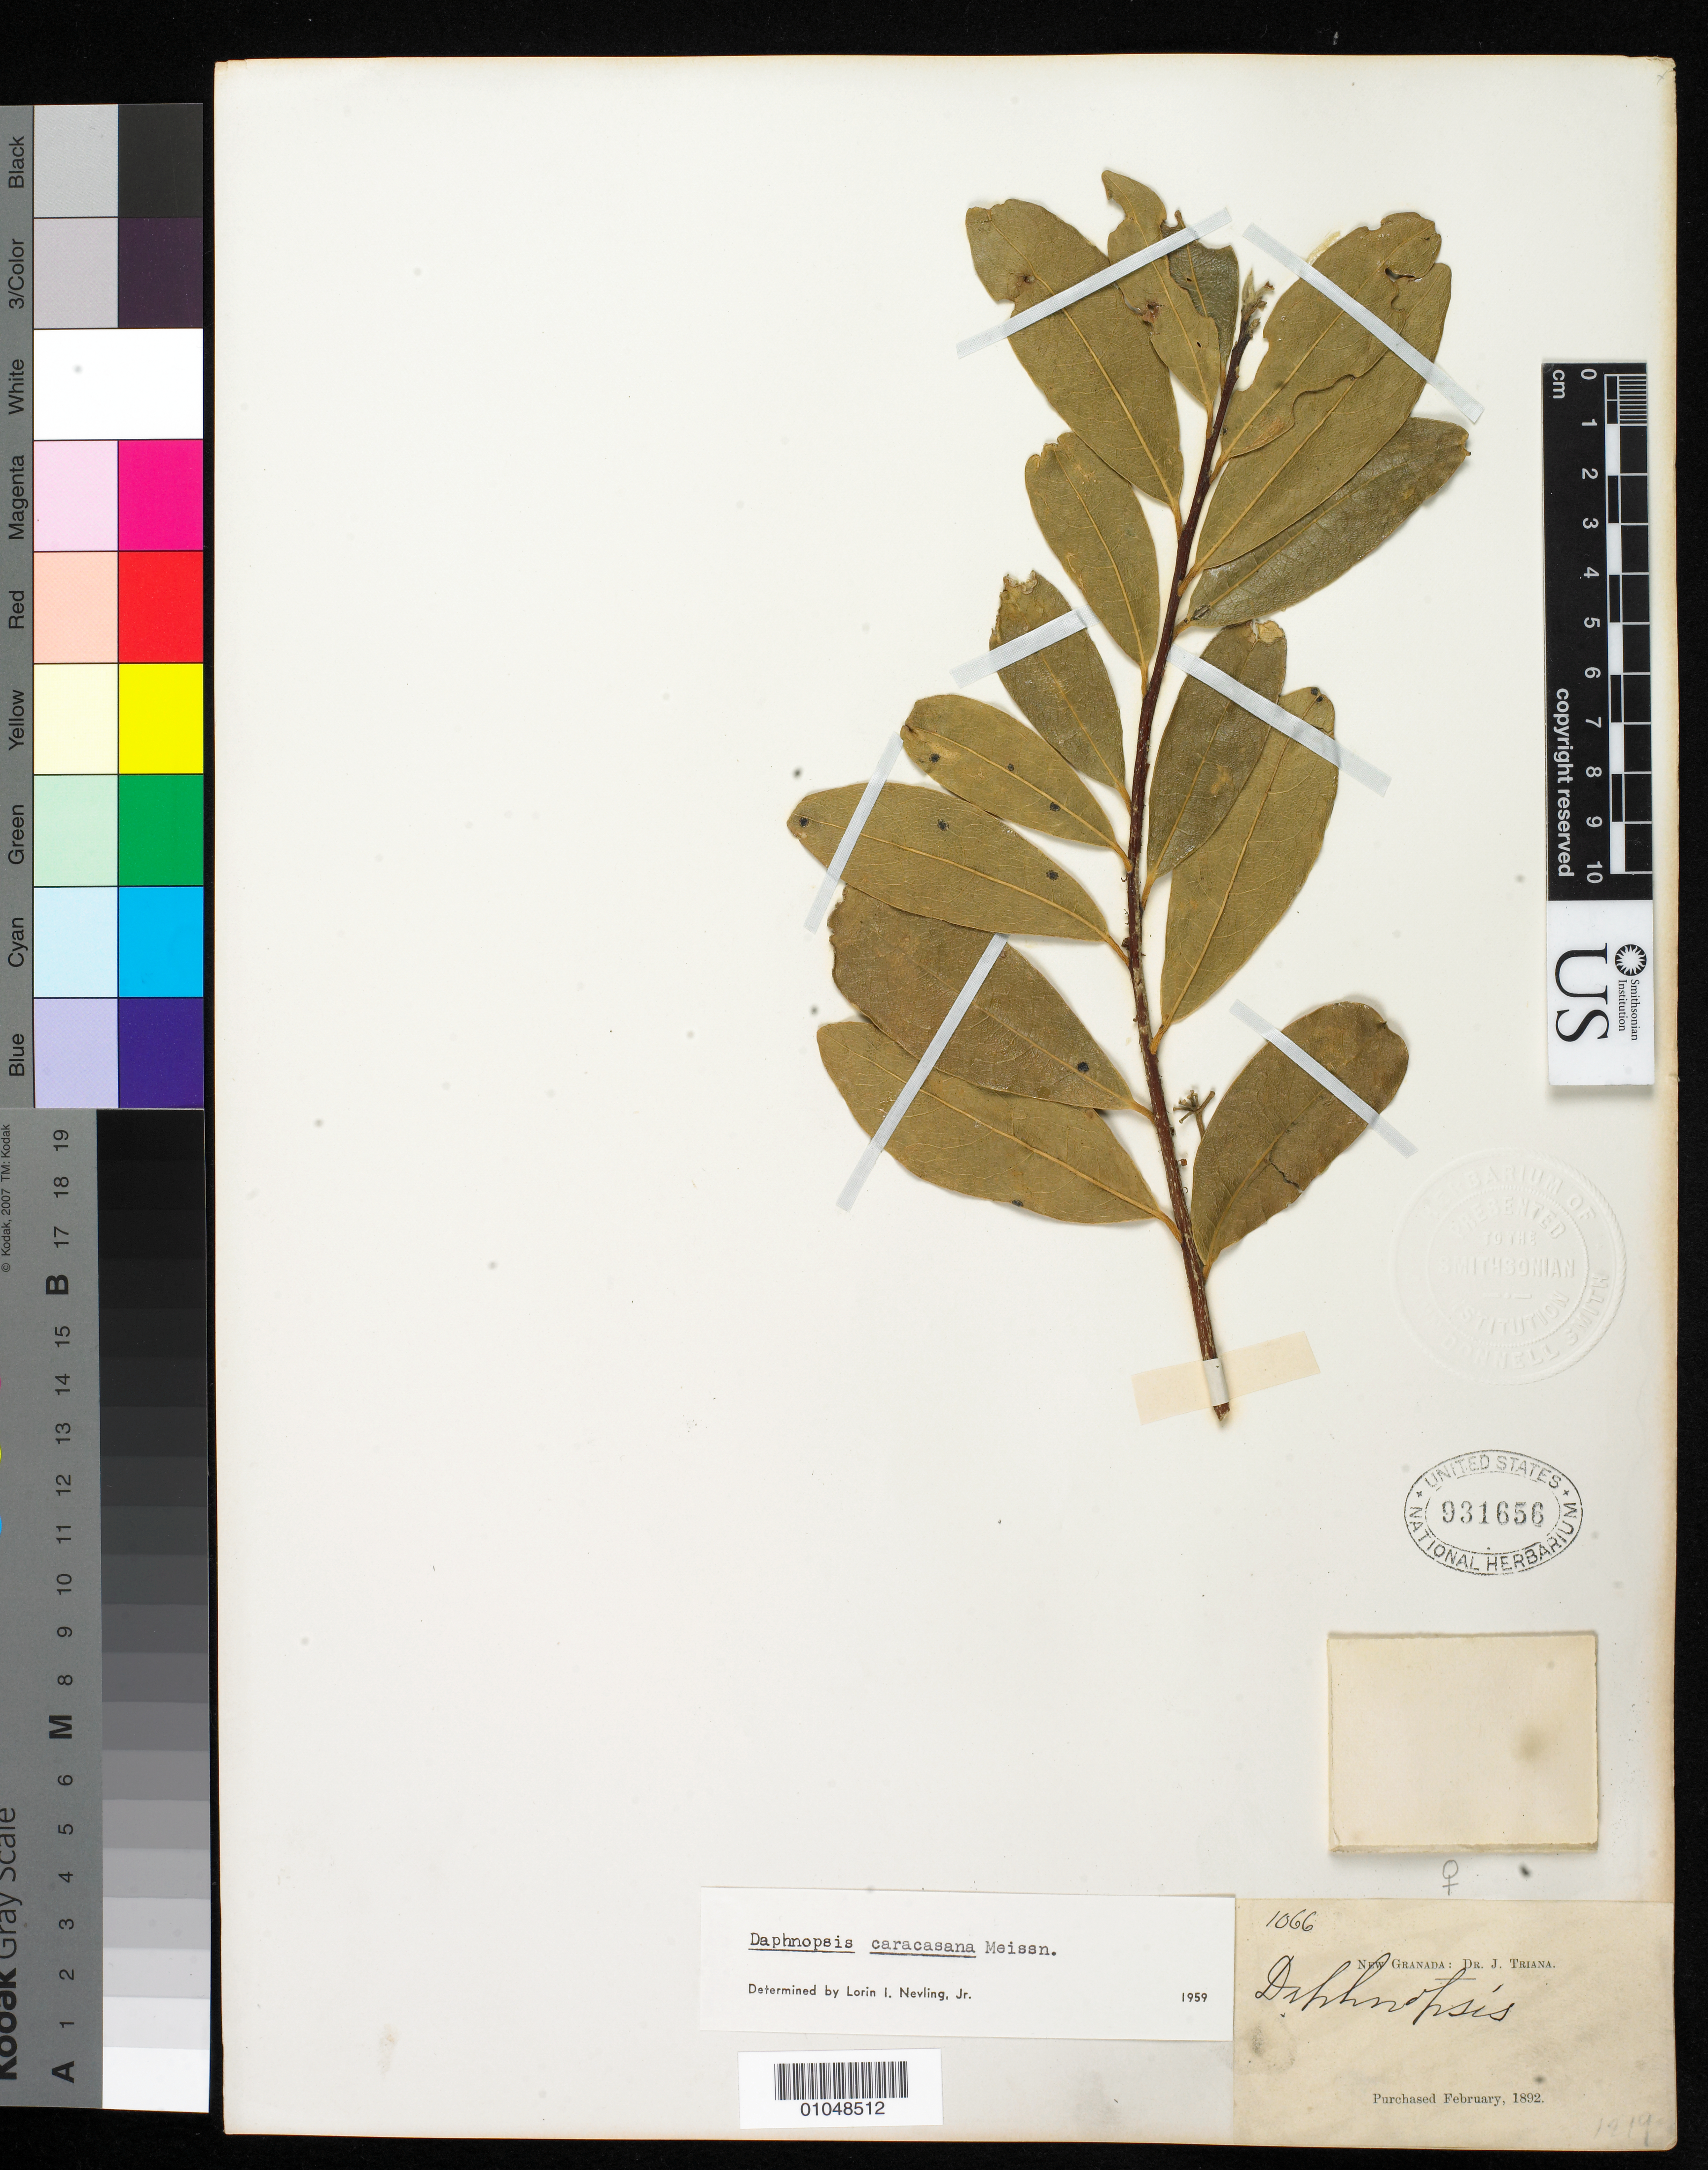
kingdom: Plantae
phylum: Tracheophyta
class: Magnoliopsida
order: Malvales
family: Thymelaeaceae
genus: Daphnopsis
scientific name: Daphnopsis caracasana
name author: Meisn.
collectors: J. J. Triana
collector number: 1066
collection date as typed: Before Feb 1892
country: Colombia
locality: New Granada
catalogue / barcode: US 931656